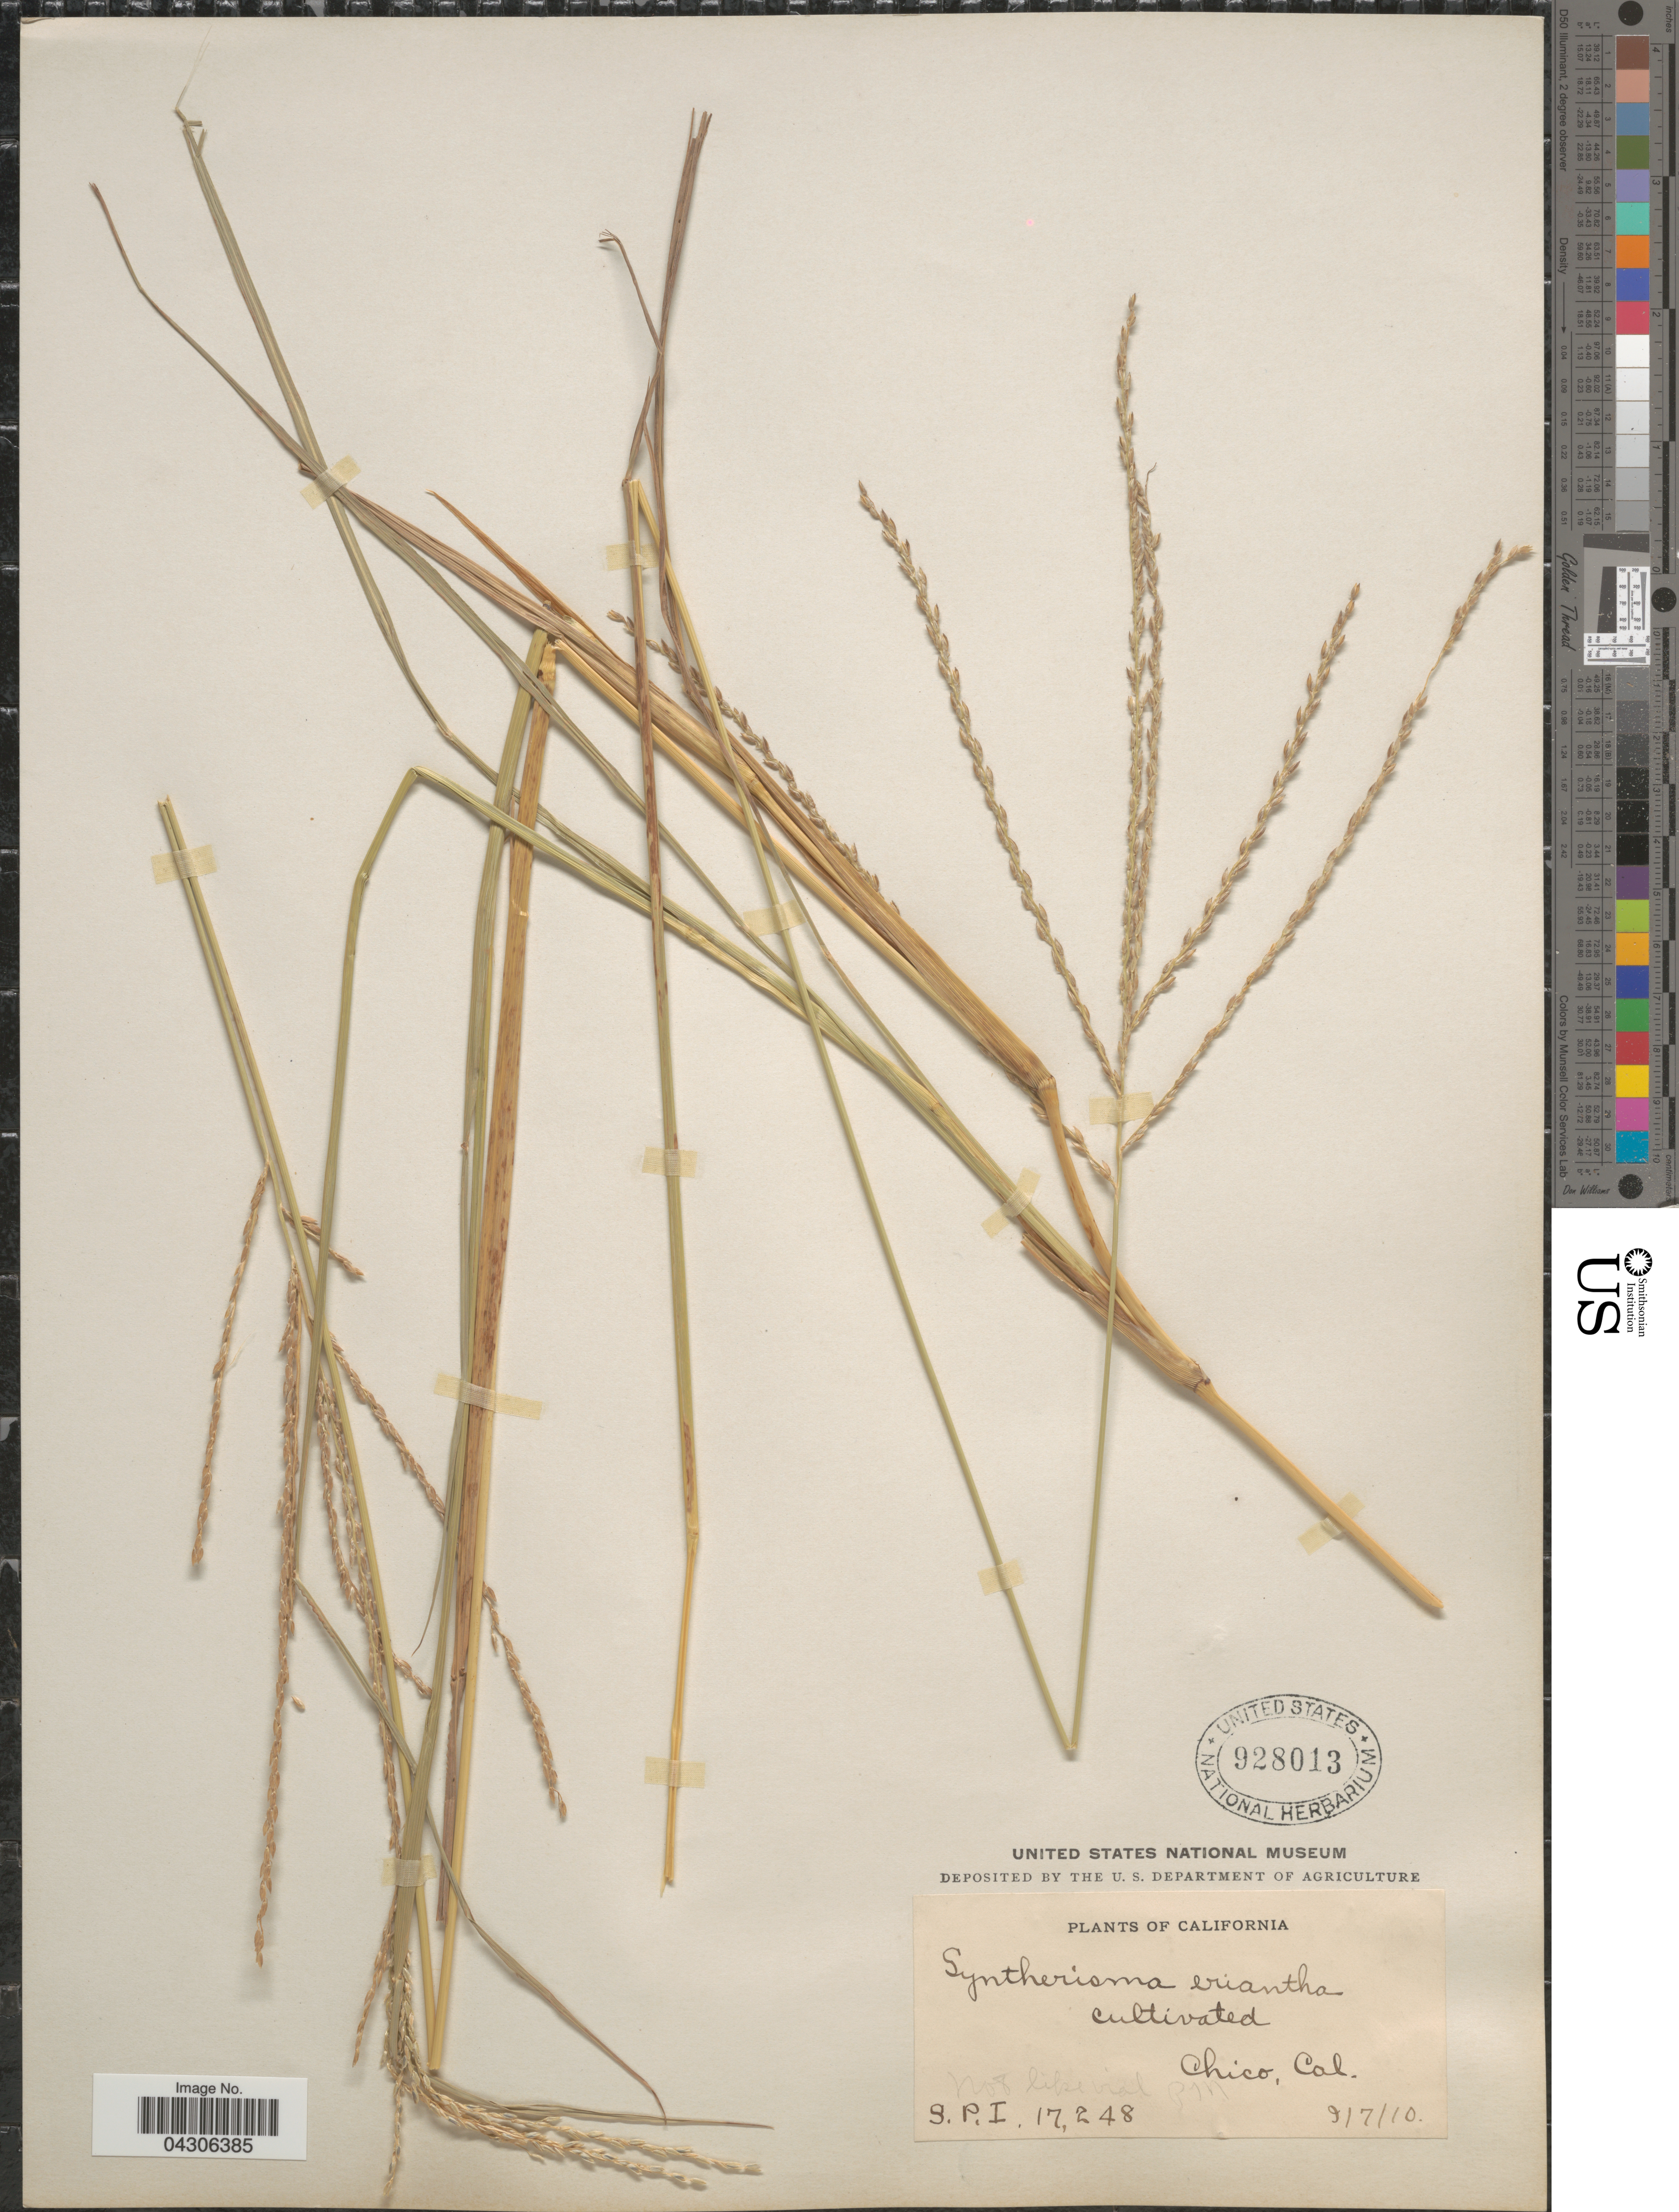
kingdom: Plantae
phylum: Tracheophyta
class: Liliopsida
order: Poales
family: Poaceae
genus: Digitaria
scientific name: Digitaria eriantha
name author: Steud.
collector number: S.P.I. 17248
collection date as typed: Transcribed d/m/y: 7/9/10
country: United States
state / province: California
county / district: Butte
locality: Cultivated, Chico.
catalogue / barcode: US 928013